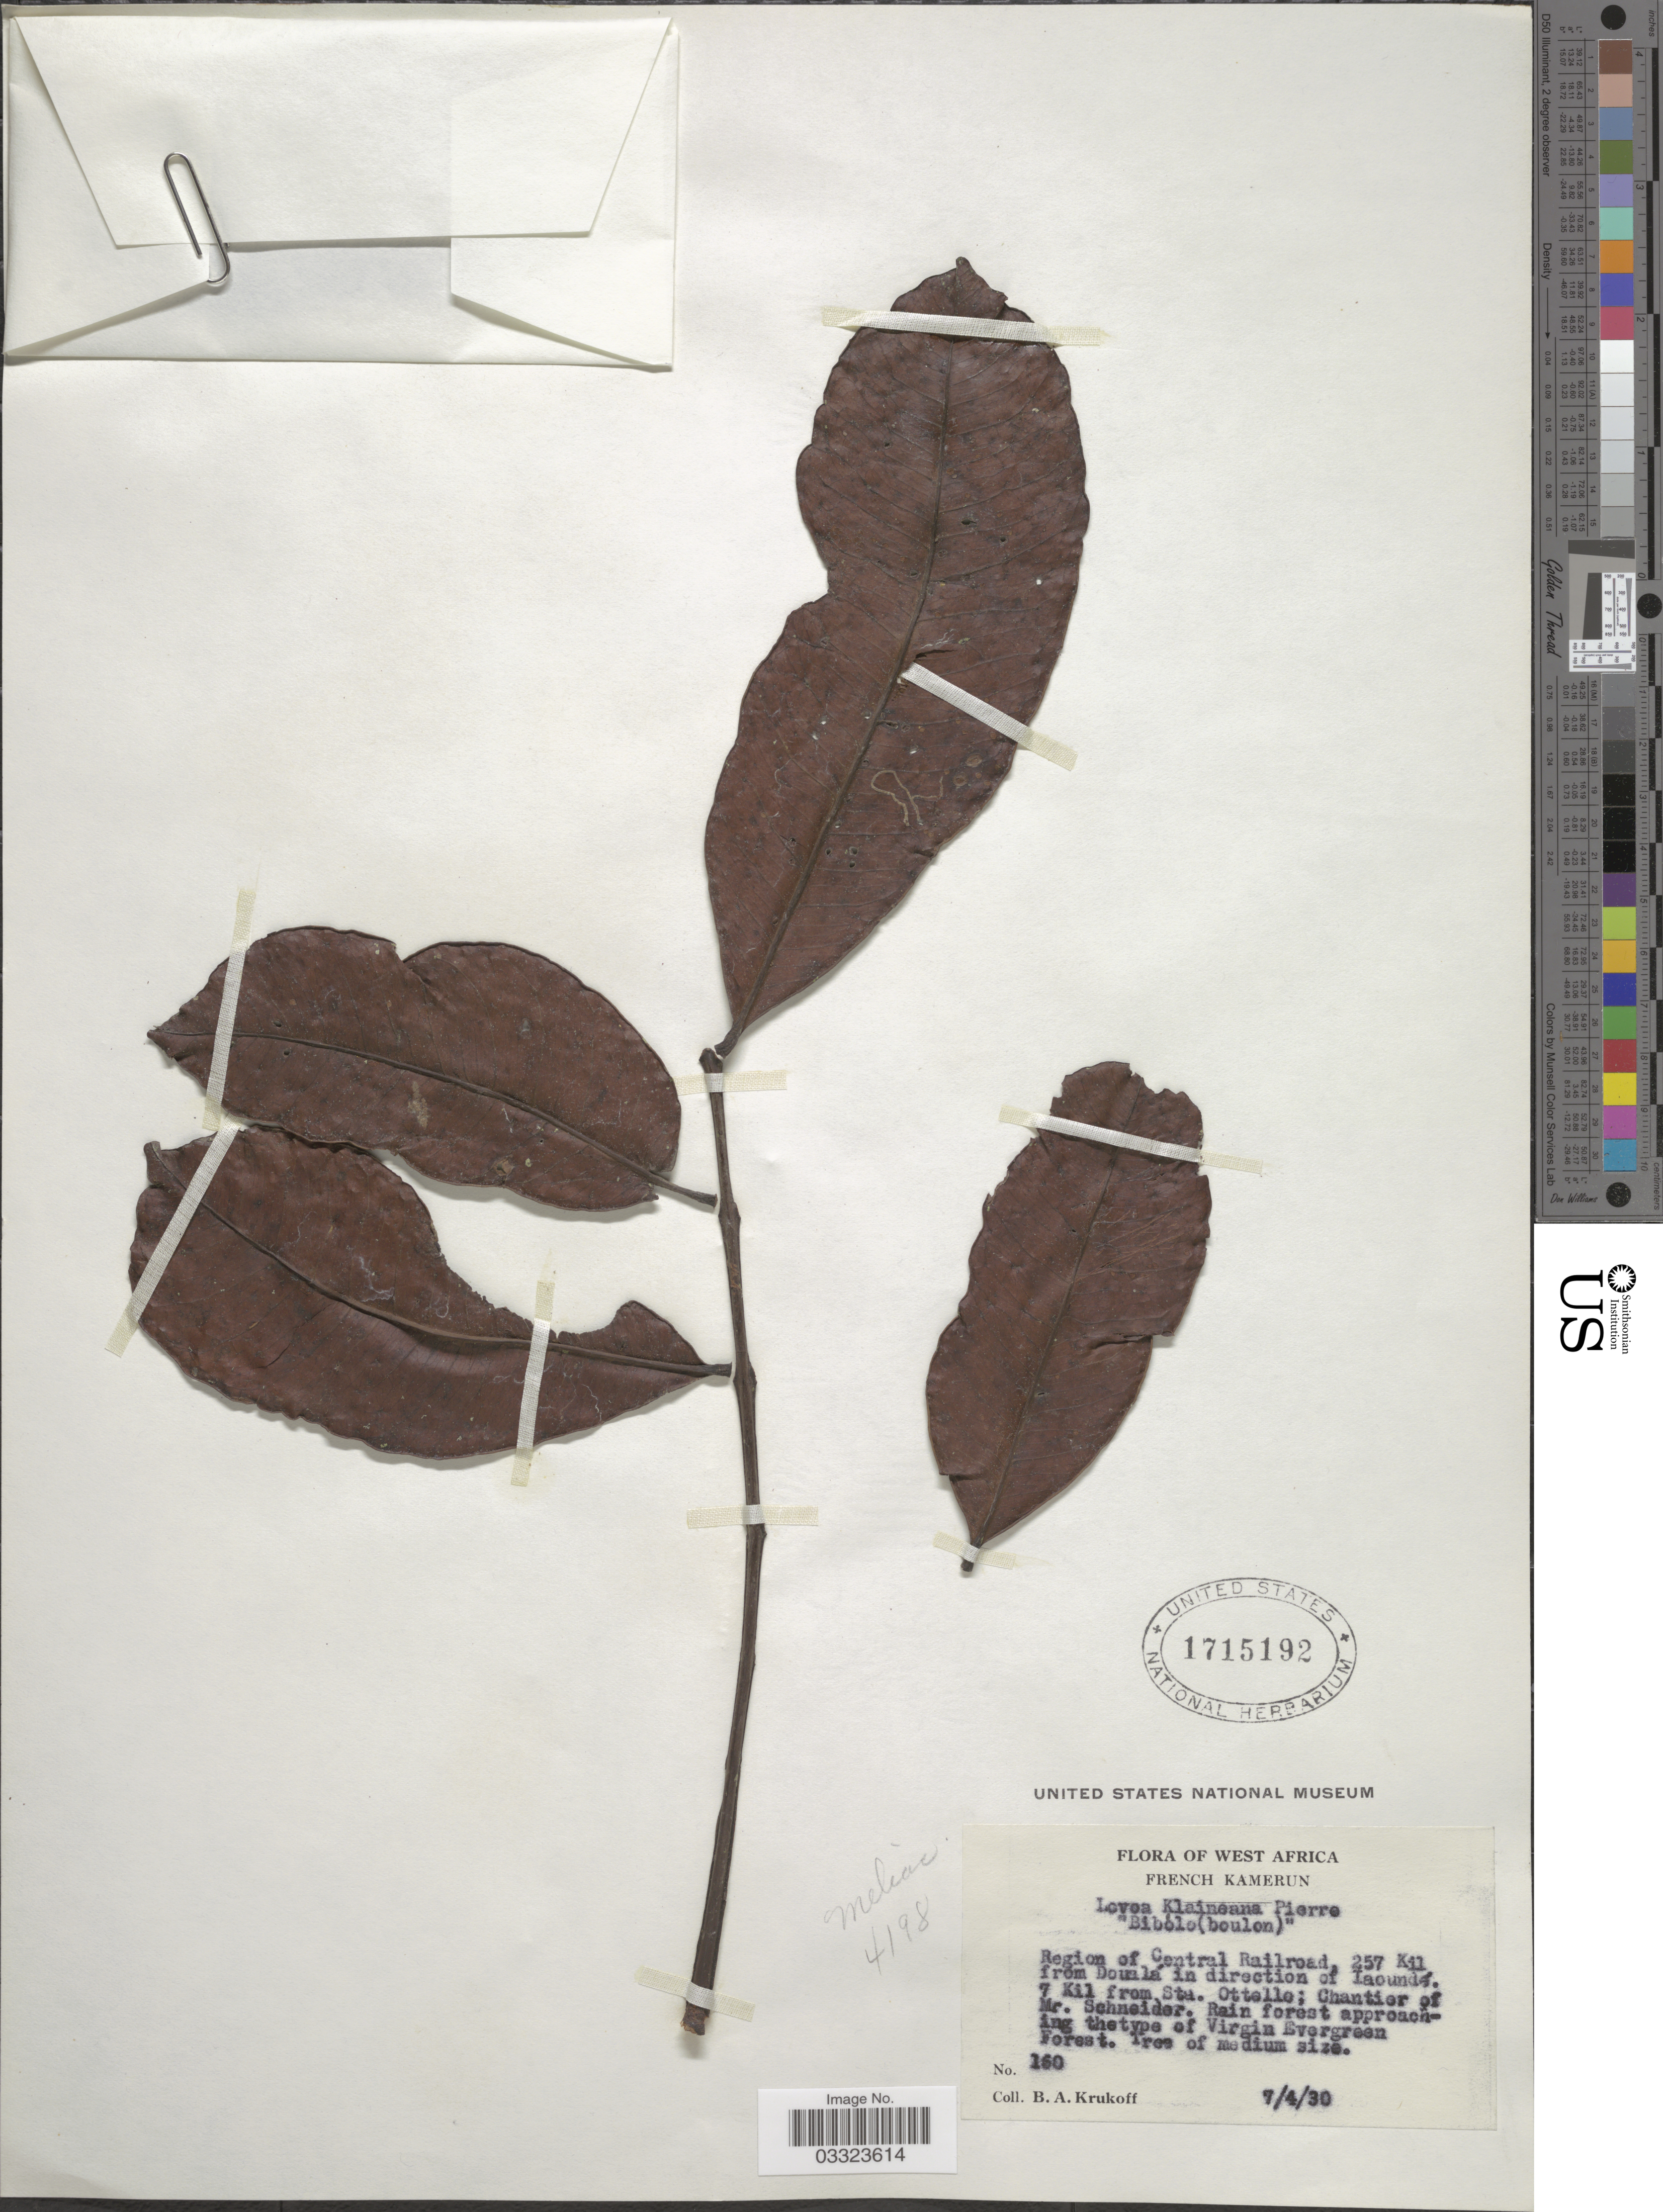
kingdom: Plantae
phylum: Tracheophyta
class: Magnoliopsida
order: Sapindales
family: Meliaceae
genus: Lovoa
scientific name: Lovoa klaineana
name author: Pierre ex Sprague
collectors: B. A. Krukoff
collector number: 160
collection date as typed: Transcribed d/m/y: 7/4/30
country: Cameroon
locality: West Africa. French Kamerun. Region of Central Railroad, 257 Kil from Doualá in direction of Iaoundé. 7 Kil from Sta. Ottelle; Chantier of Mr. Schneider.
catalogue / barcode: US 1715192